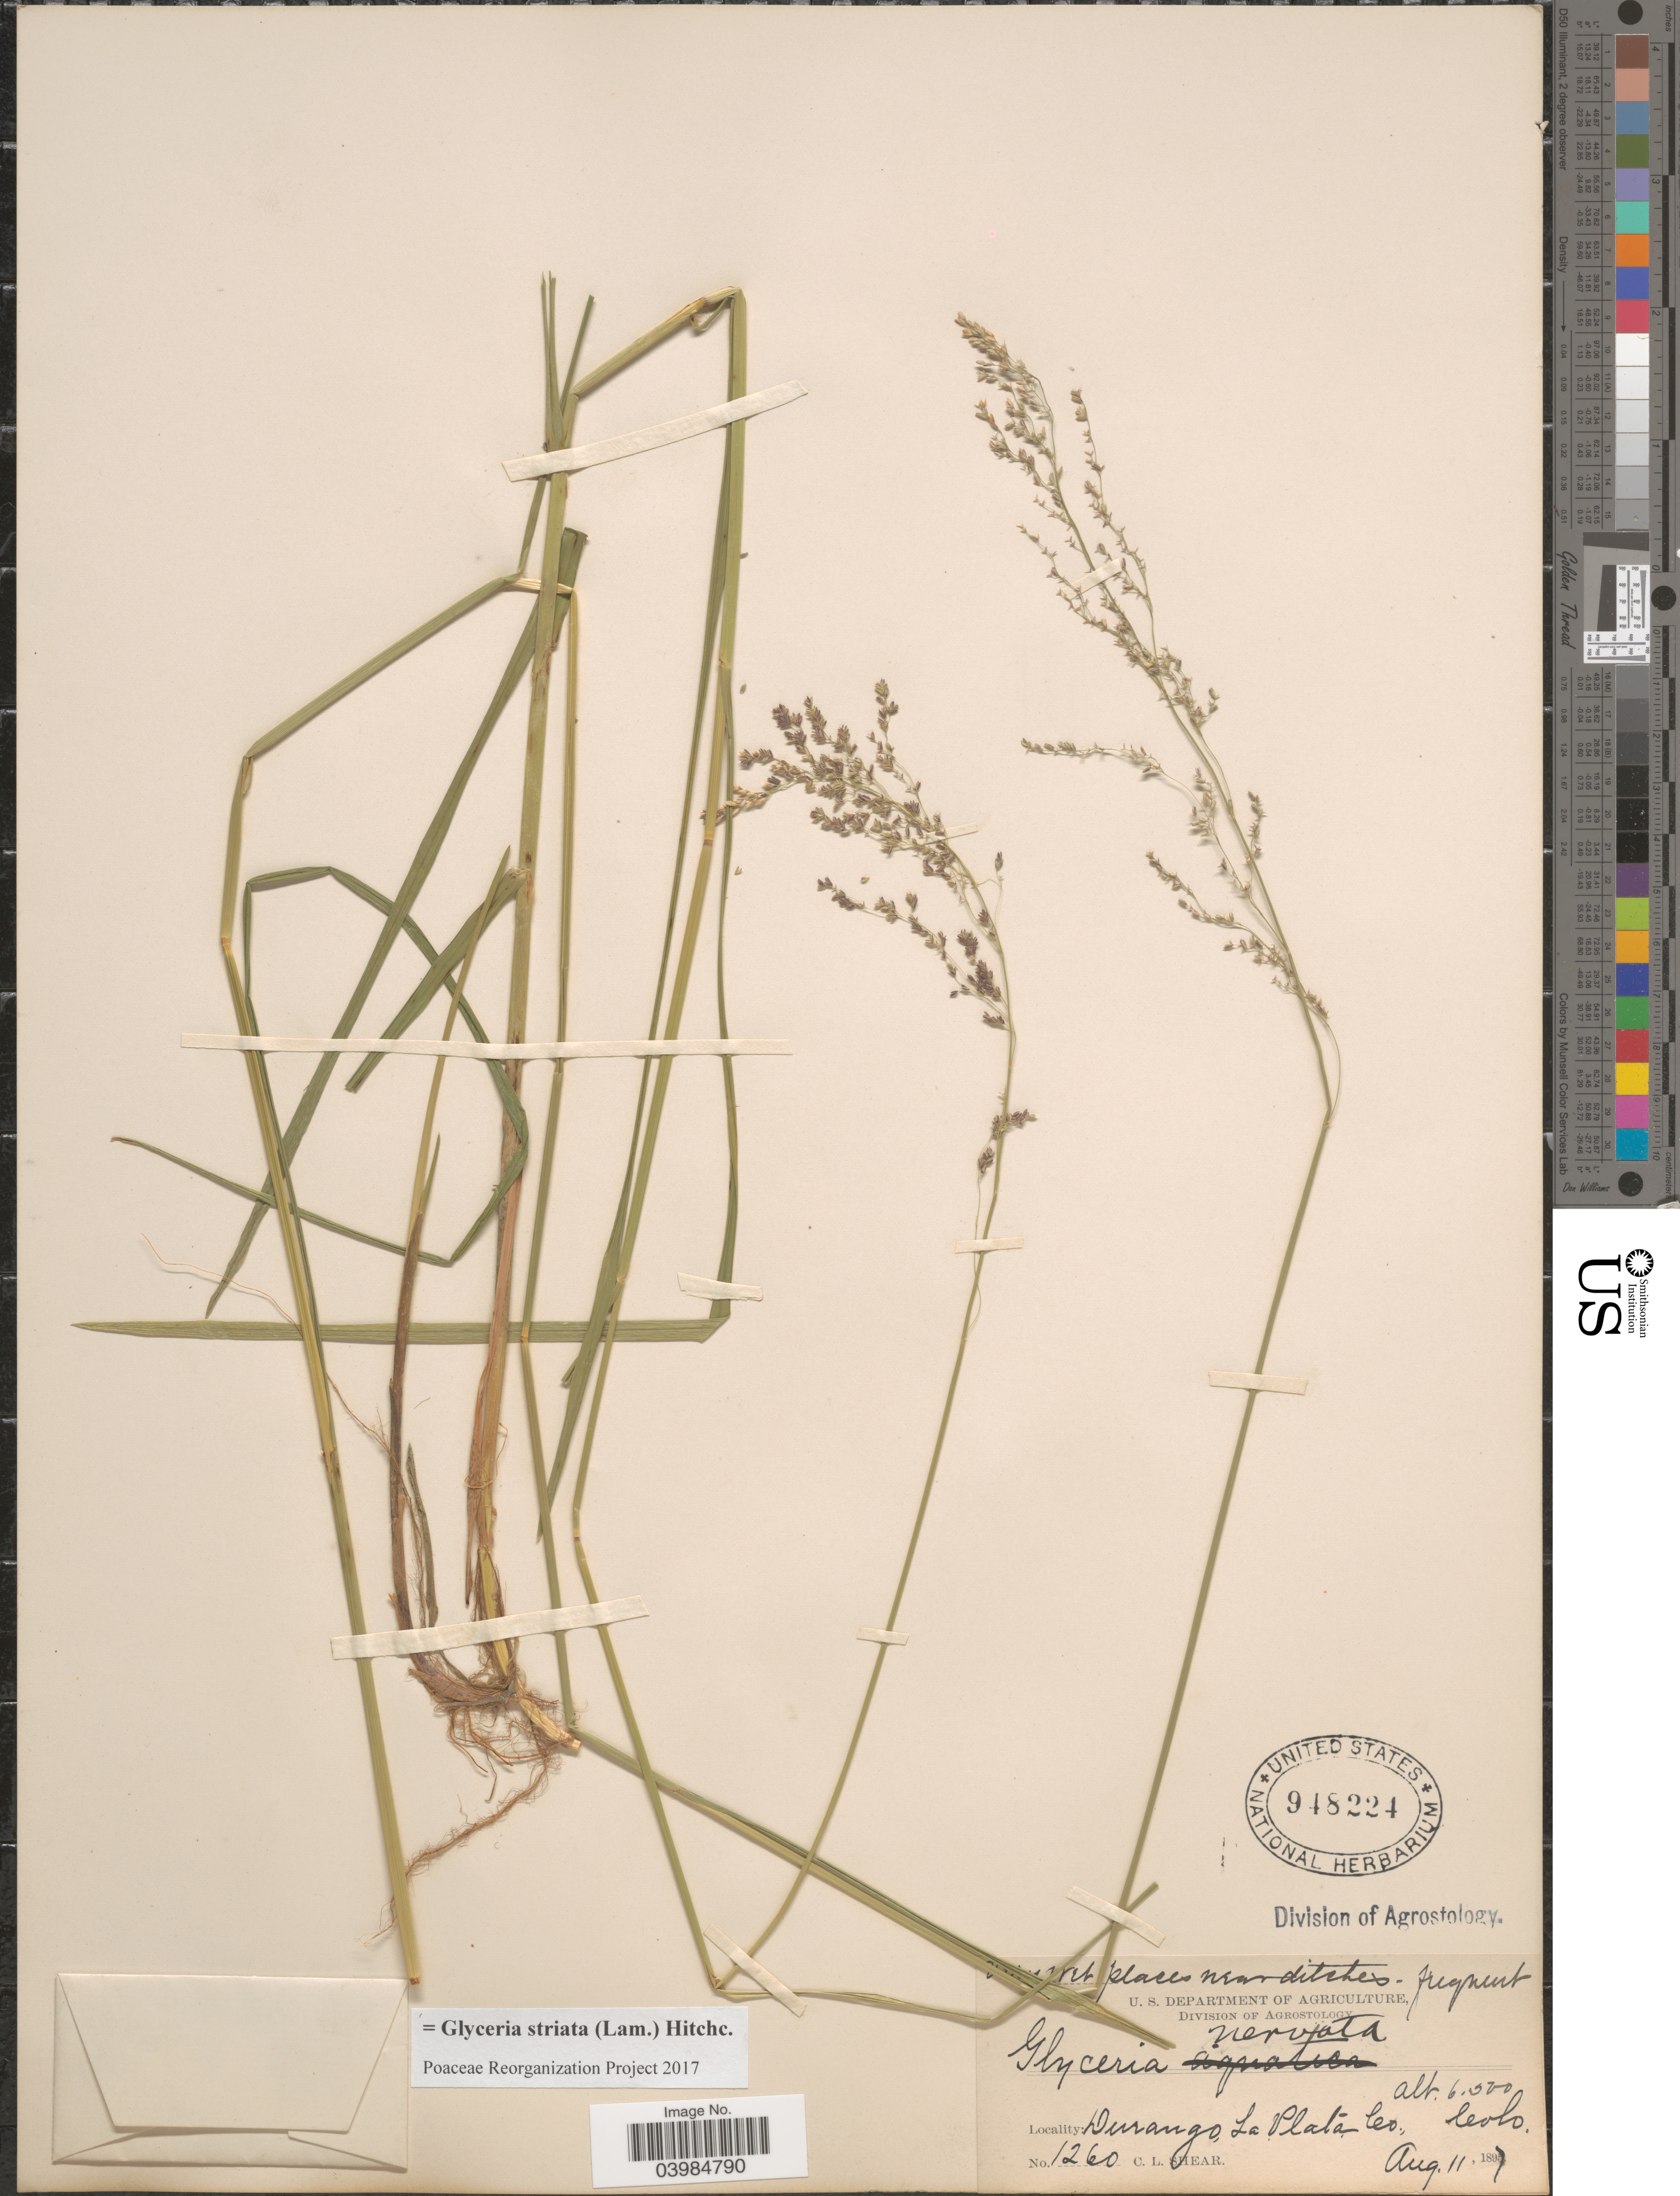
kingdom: Plantae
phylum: Tracheophyta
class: Liliopsida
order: Poales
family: Poaceae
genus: Glyceria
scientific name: Glyceria striata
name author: (Lam.) Hitchc.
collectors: C. L. Shear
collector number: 1260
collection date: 1897-08-11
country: United States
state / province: Colorado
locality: Durango, La Plata Co.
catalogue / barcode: US 948224